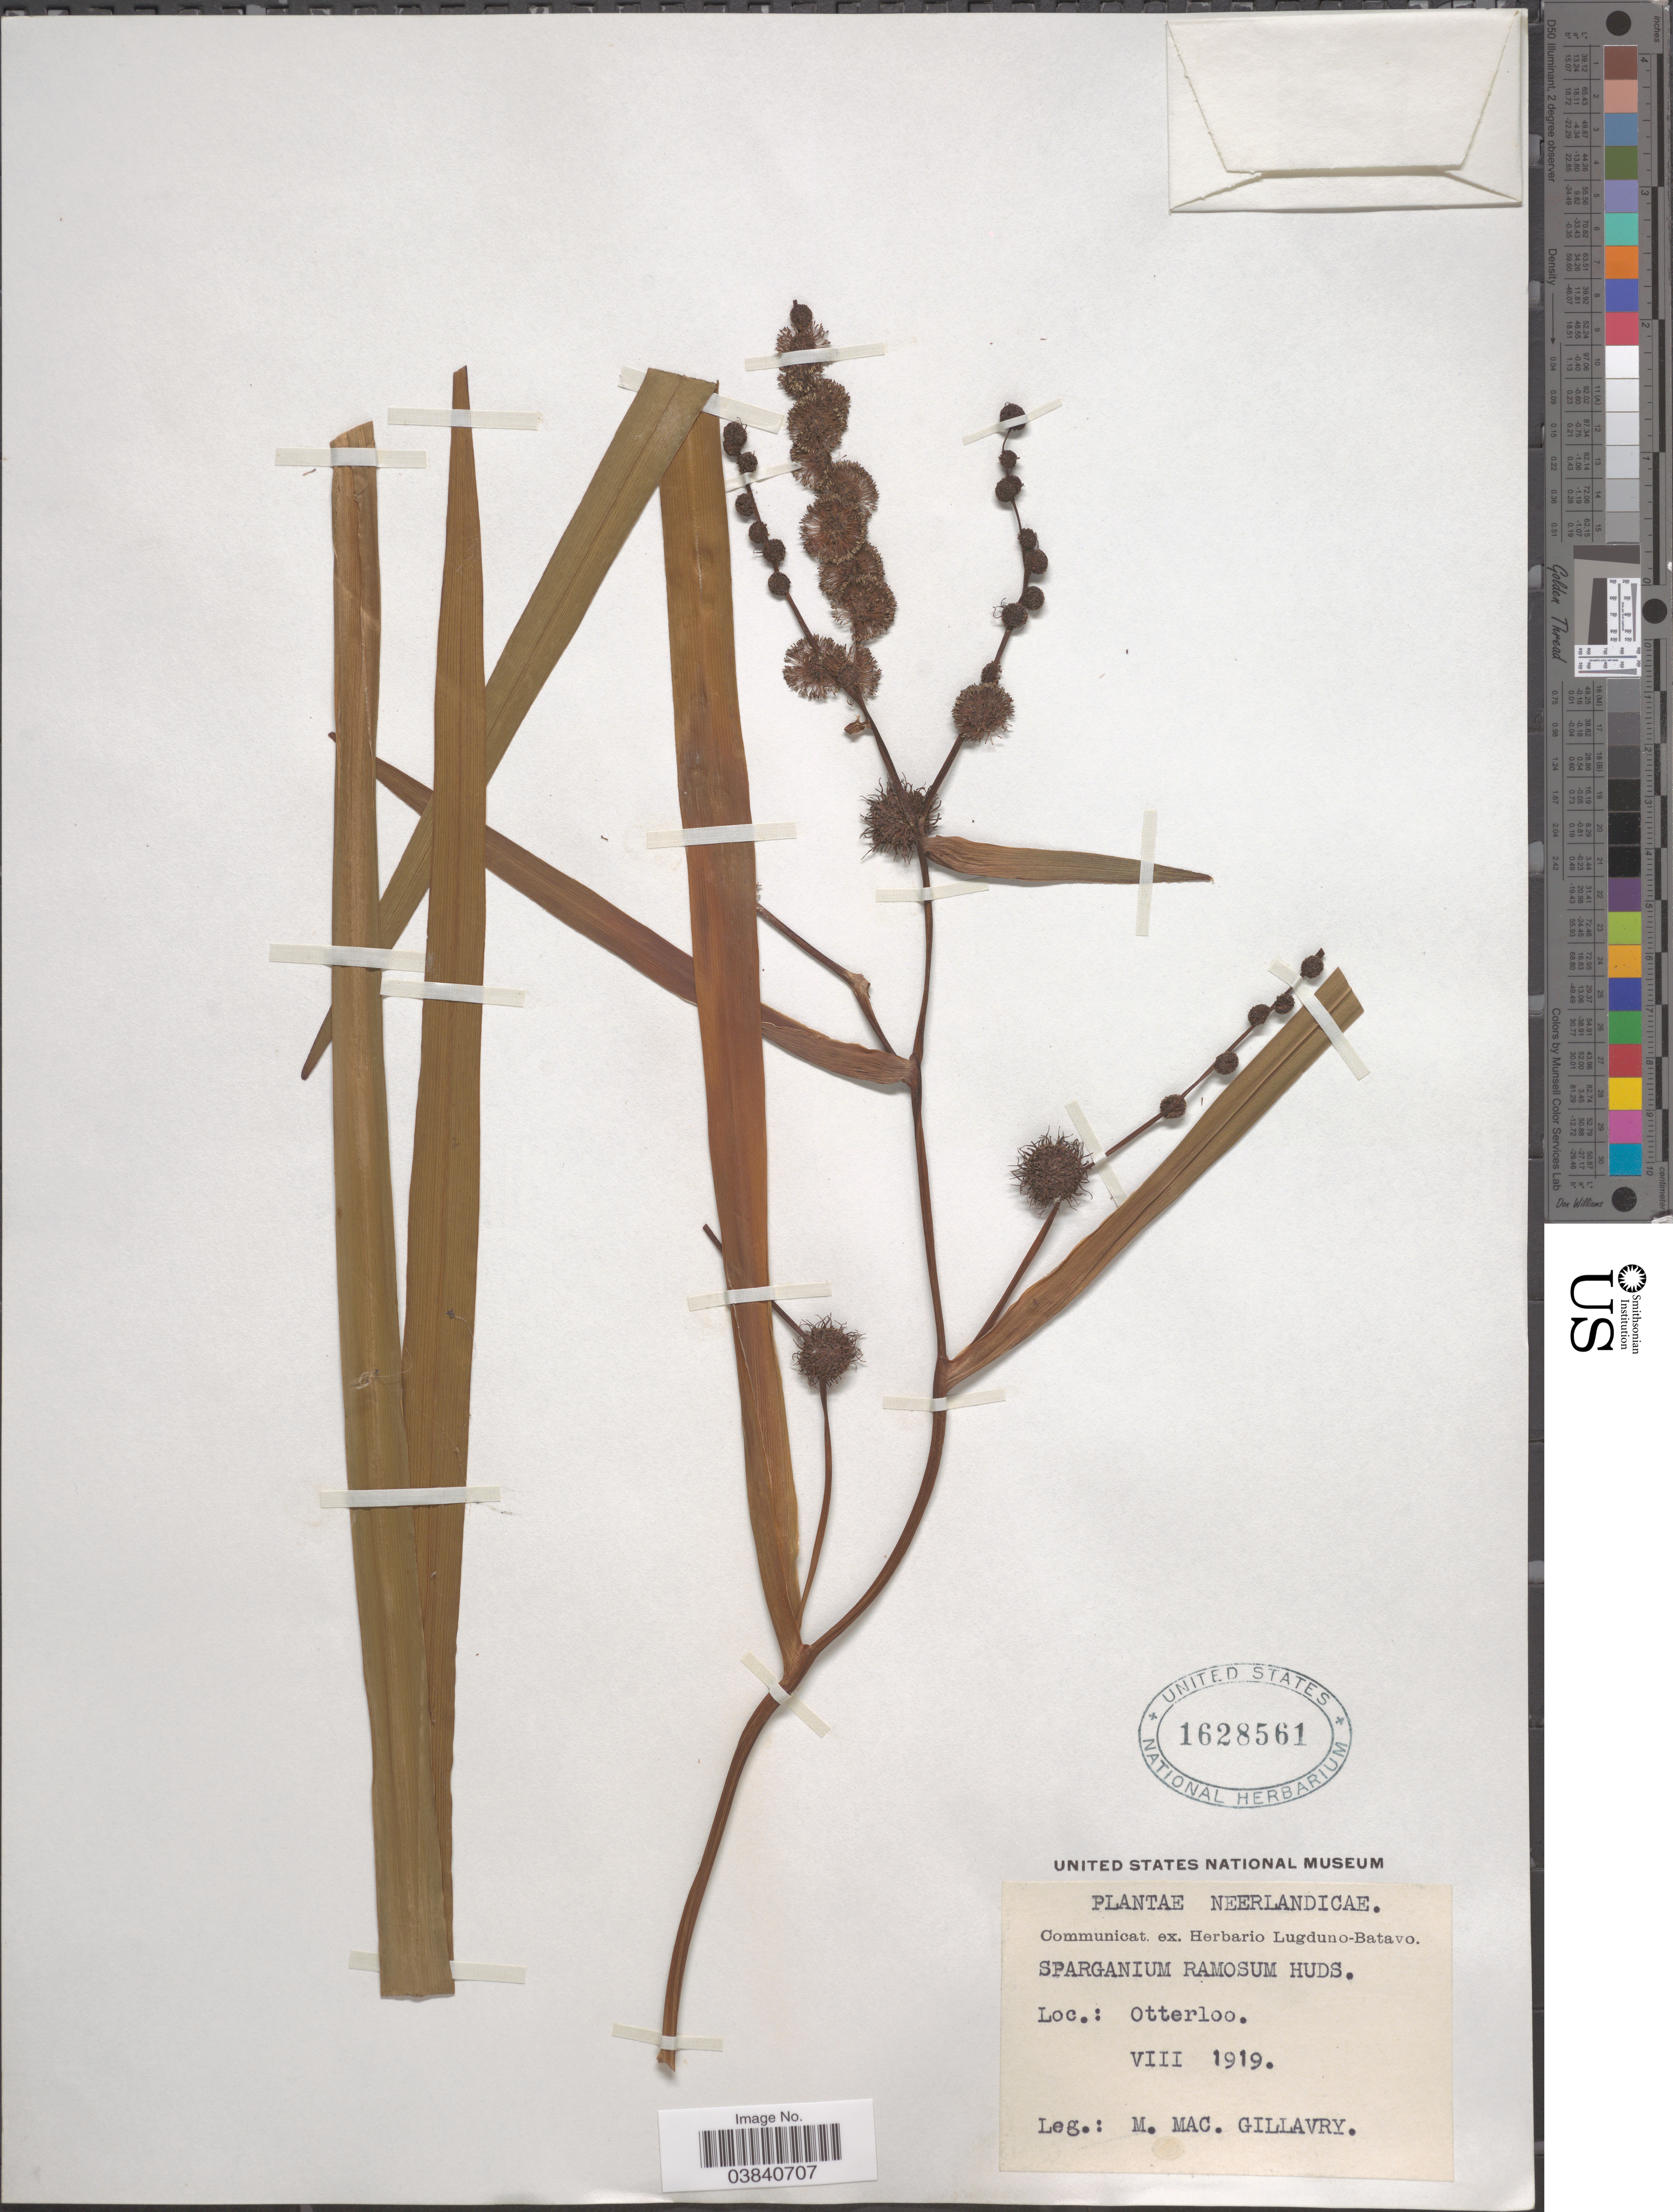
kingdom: Plantae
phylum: Tracheophyta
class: Liliopsida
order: Poales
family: Typhaceae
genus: Sparganium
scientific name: Sparganium ramosum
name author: Huds.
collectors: M. Gillavry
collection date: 1919-08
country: Netherlands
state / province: Gelderland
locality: Otterloo.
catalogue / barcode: US 1628561